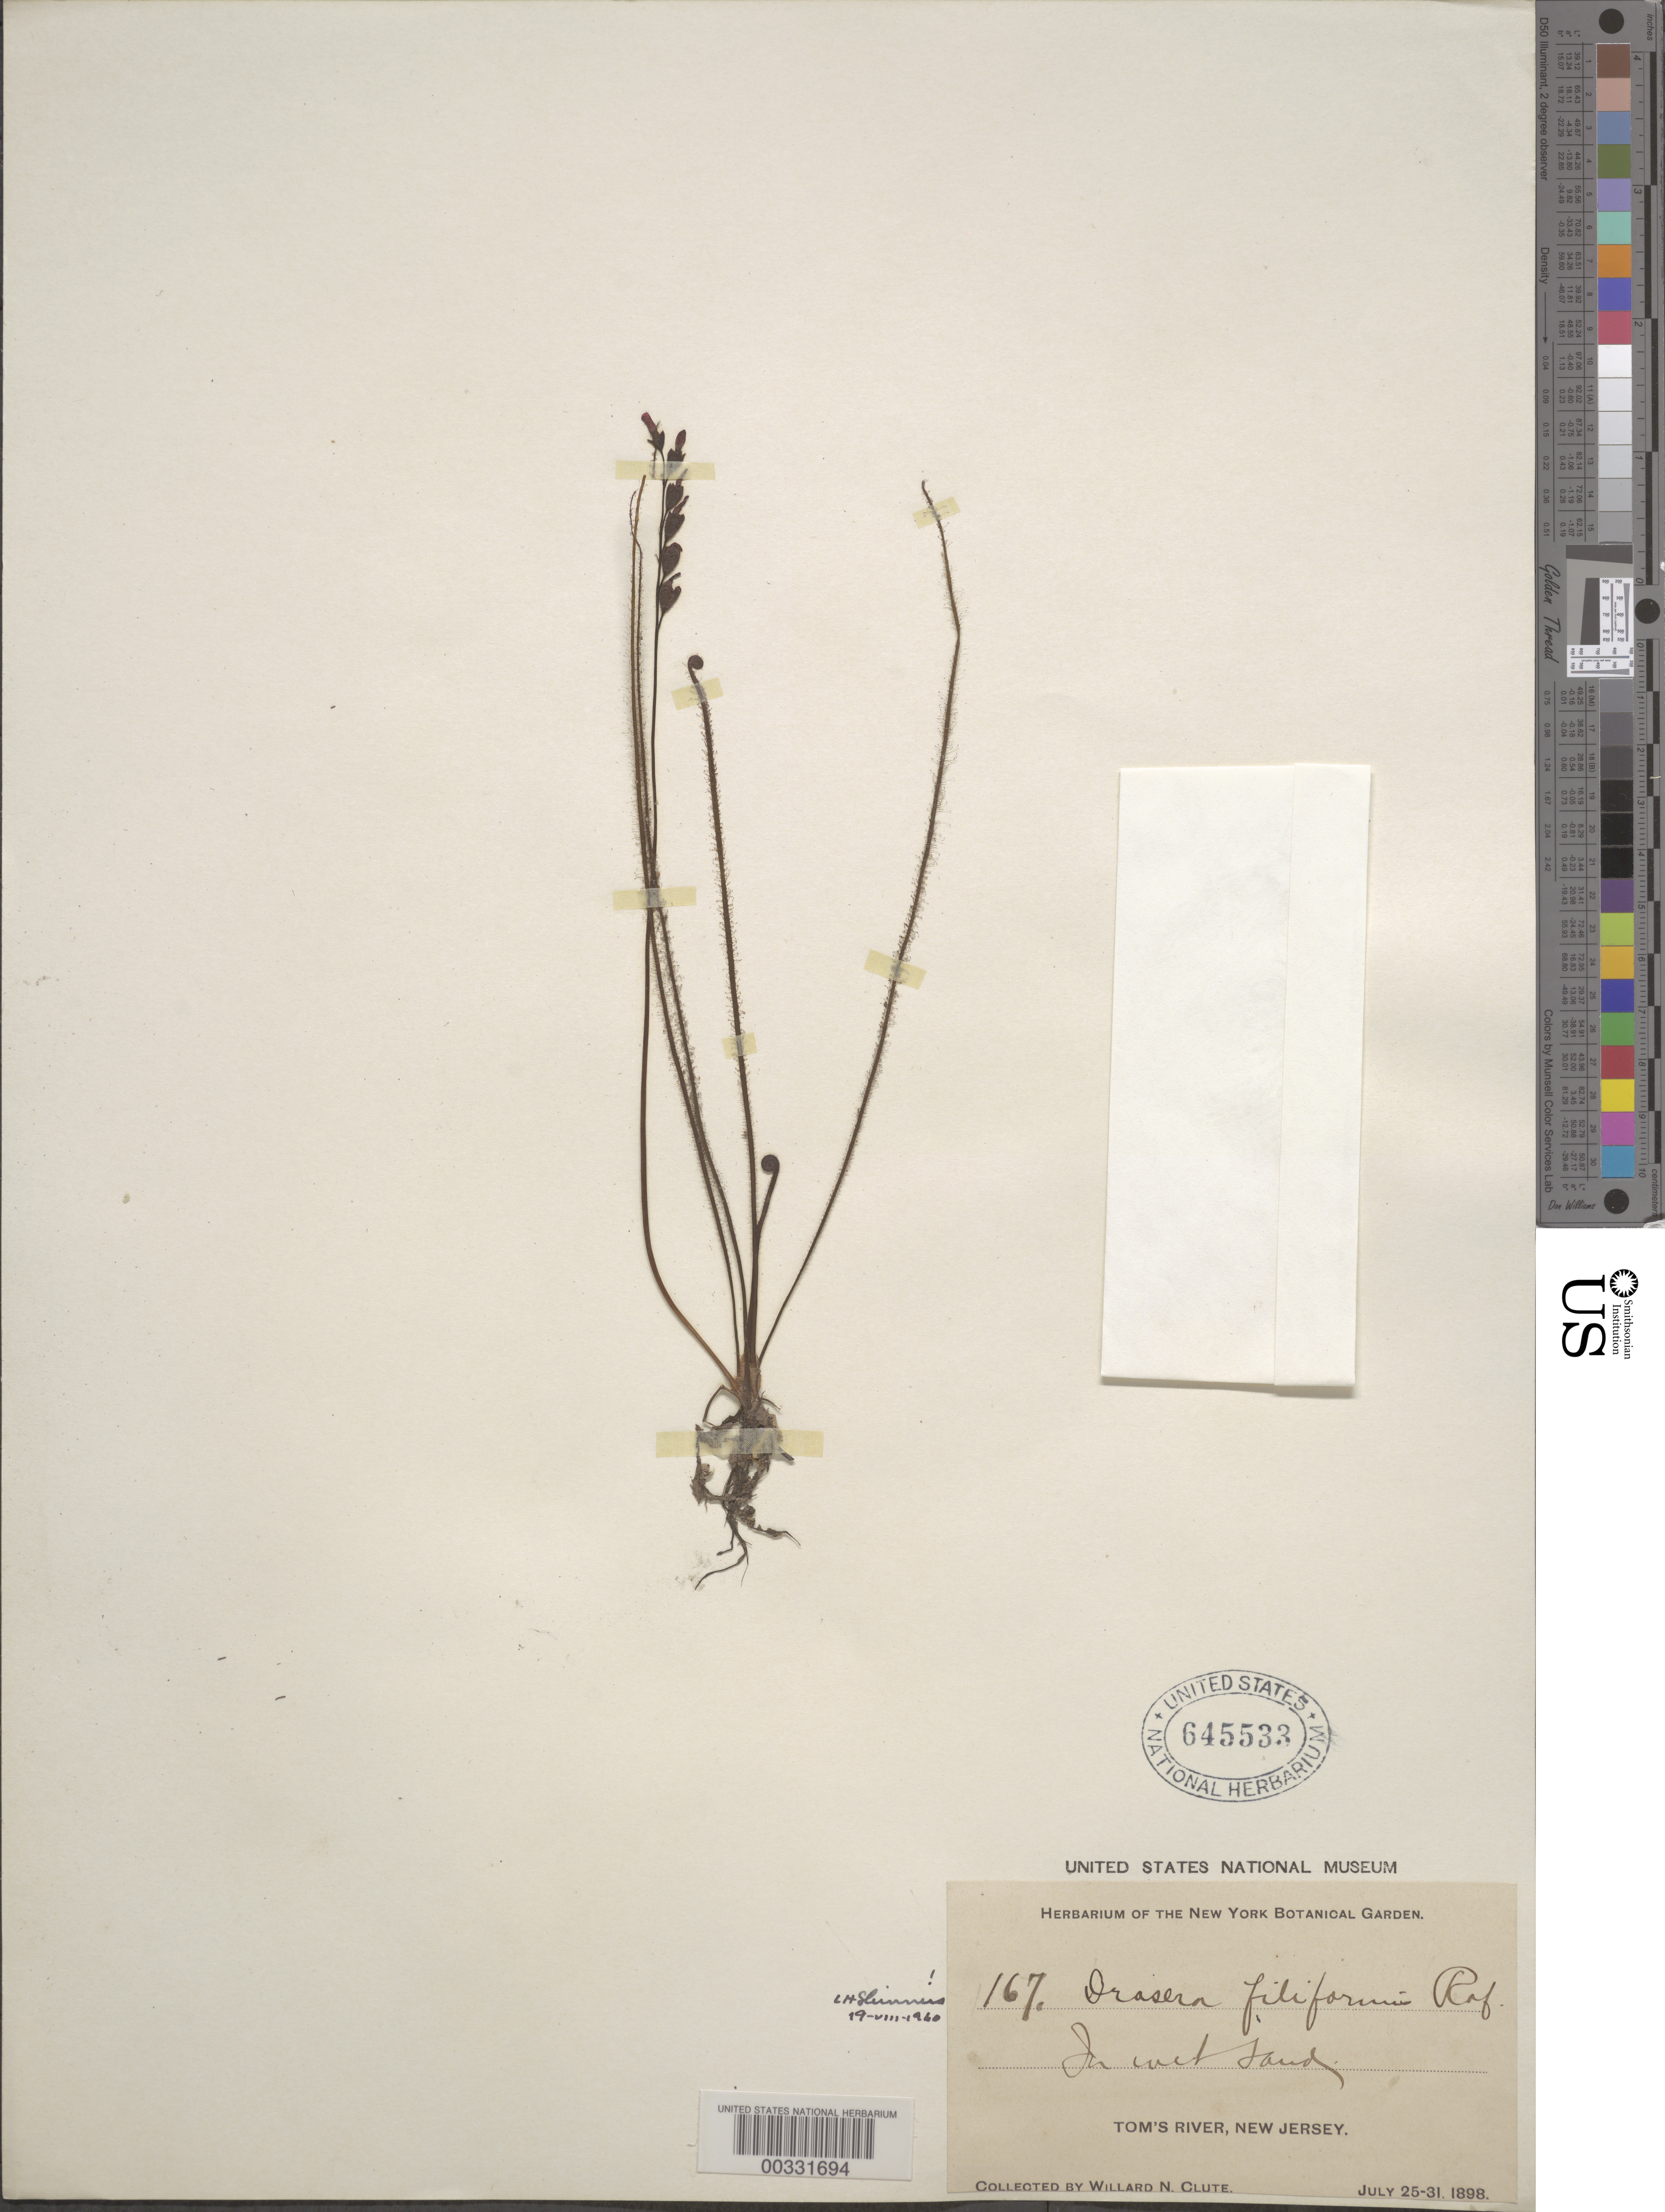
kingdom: Plantae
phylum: Tracheophyta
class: Magnoliopsida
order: Caryophyllales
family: Droseraceae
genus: Drosera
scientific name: Drosera filiformis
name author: Raf.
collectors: W. N. Clute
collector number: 167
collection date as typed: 25 Jul 1898 to 31 Jul 1898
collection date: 1898-07-25/1898-07-31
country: United States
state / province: New Jersey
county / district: Ocean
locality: Tom's river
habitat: In wet pond.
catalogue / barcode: US 645533